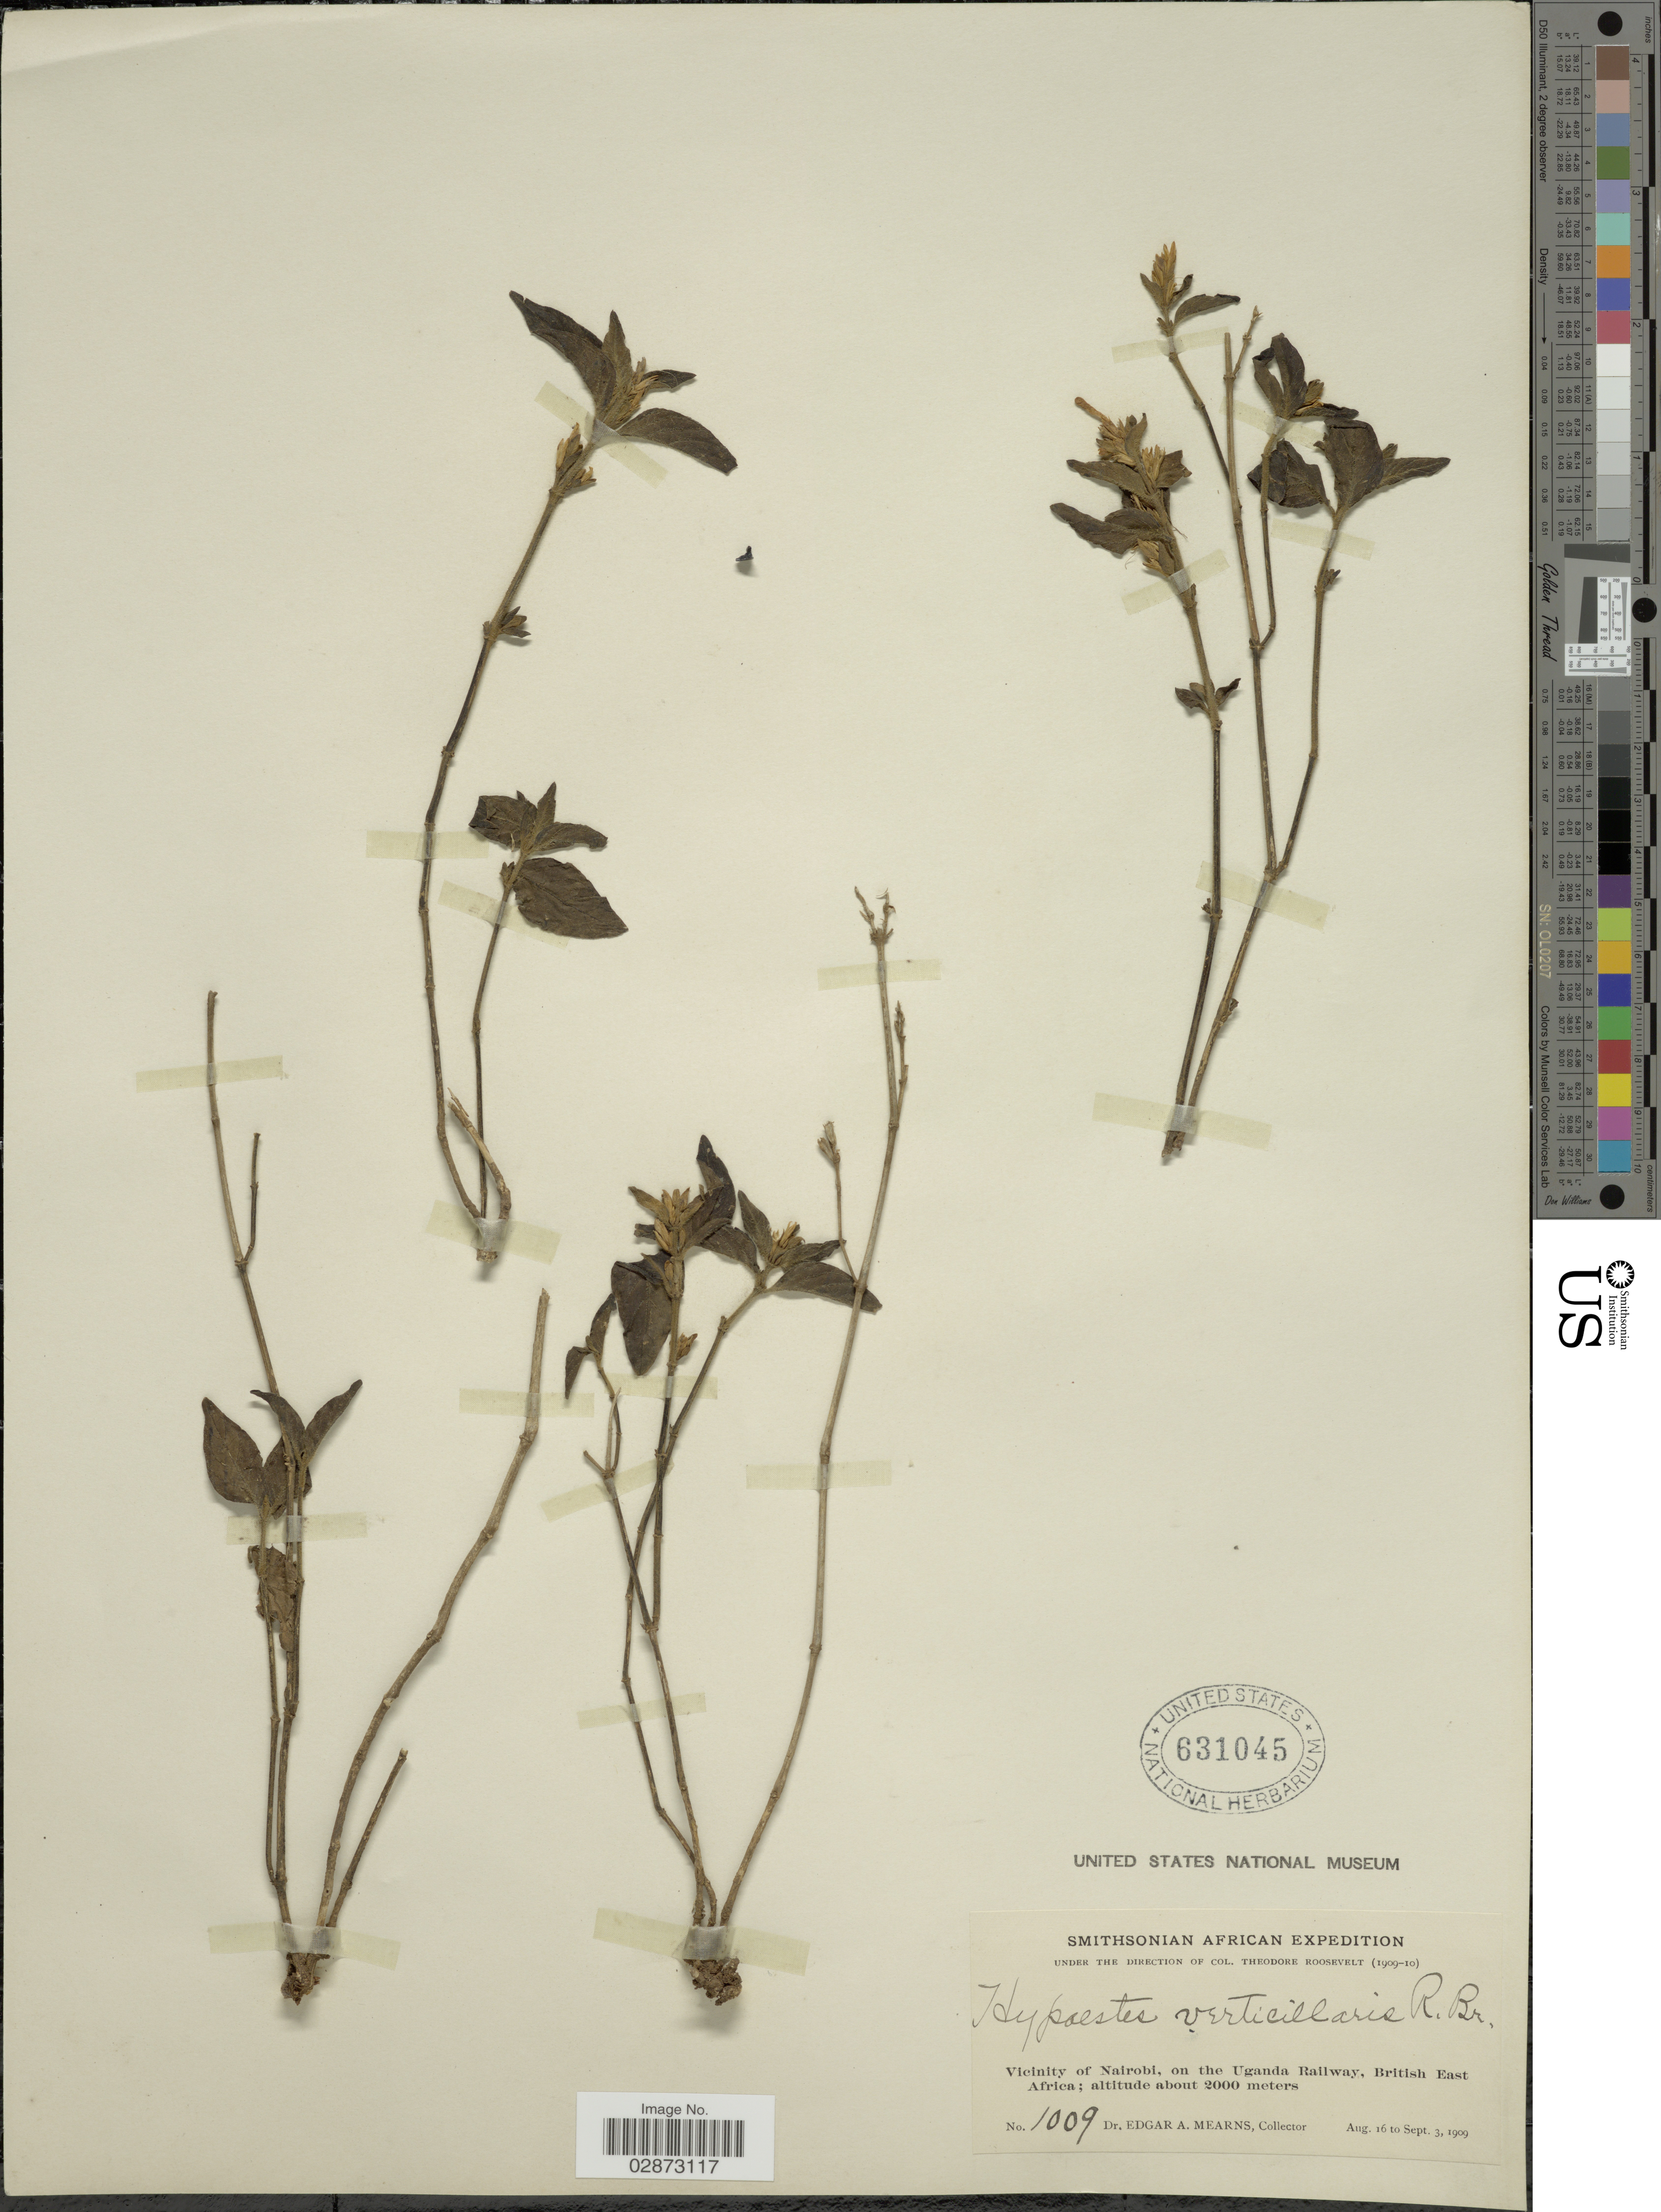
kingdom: Plantae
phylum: Tracheophyta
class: Magnoliopsida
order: Lamiales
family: Acanthaceae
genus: Hypoestes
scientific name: Hypoestes verticillaris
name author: (L. f.) Sol.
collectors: E. A. Mearns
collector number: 1009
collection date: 1909-08-16/1909-09-03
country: Kenya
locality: Vicinity of Nairobi, on the Uganda Railway, British East Africa.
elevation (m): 2000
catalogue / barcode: US 631045